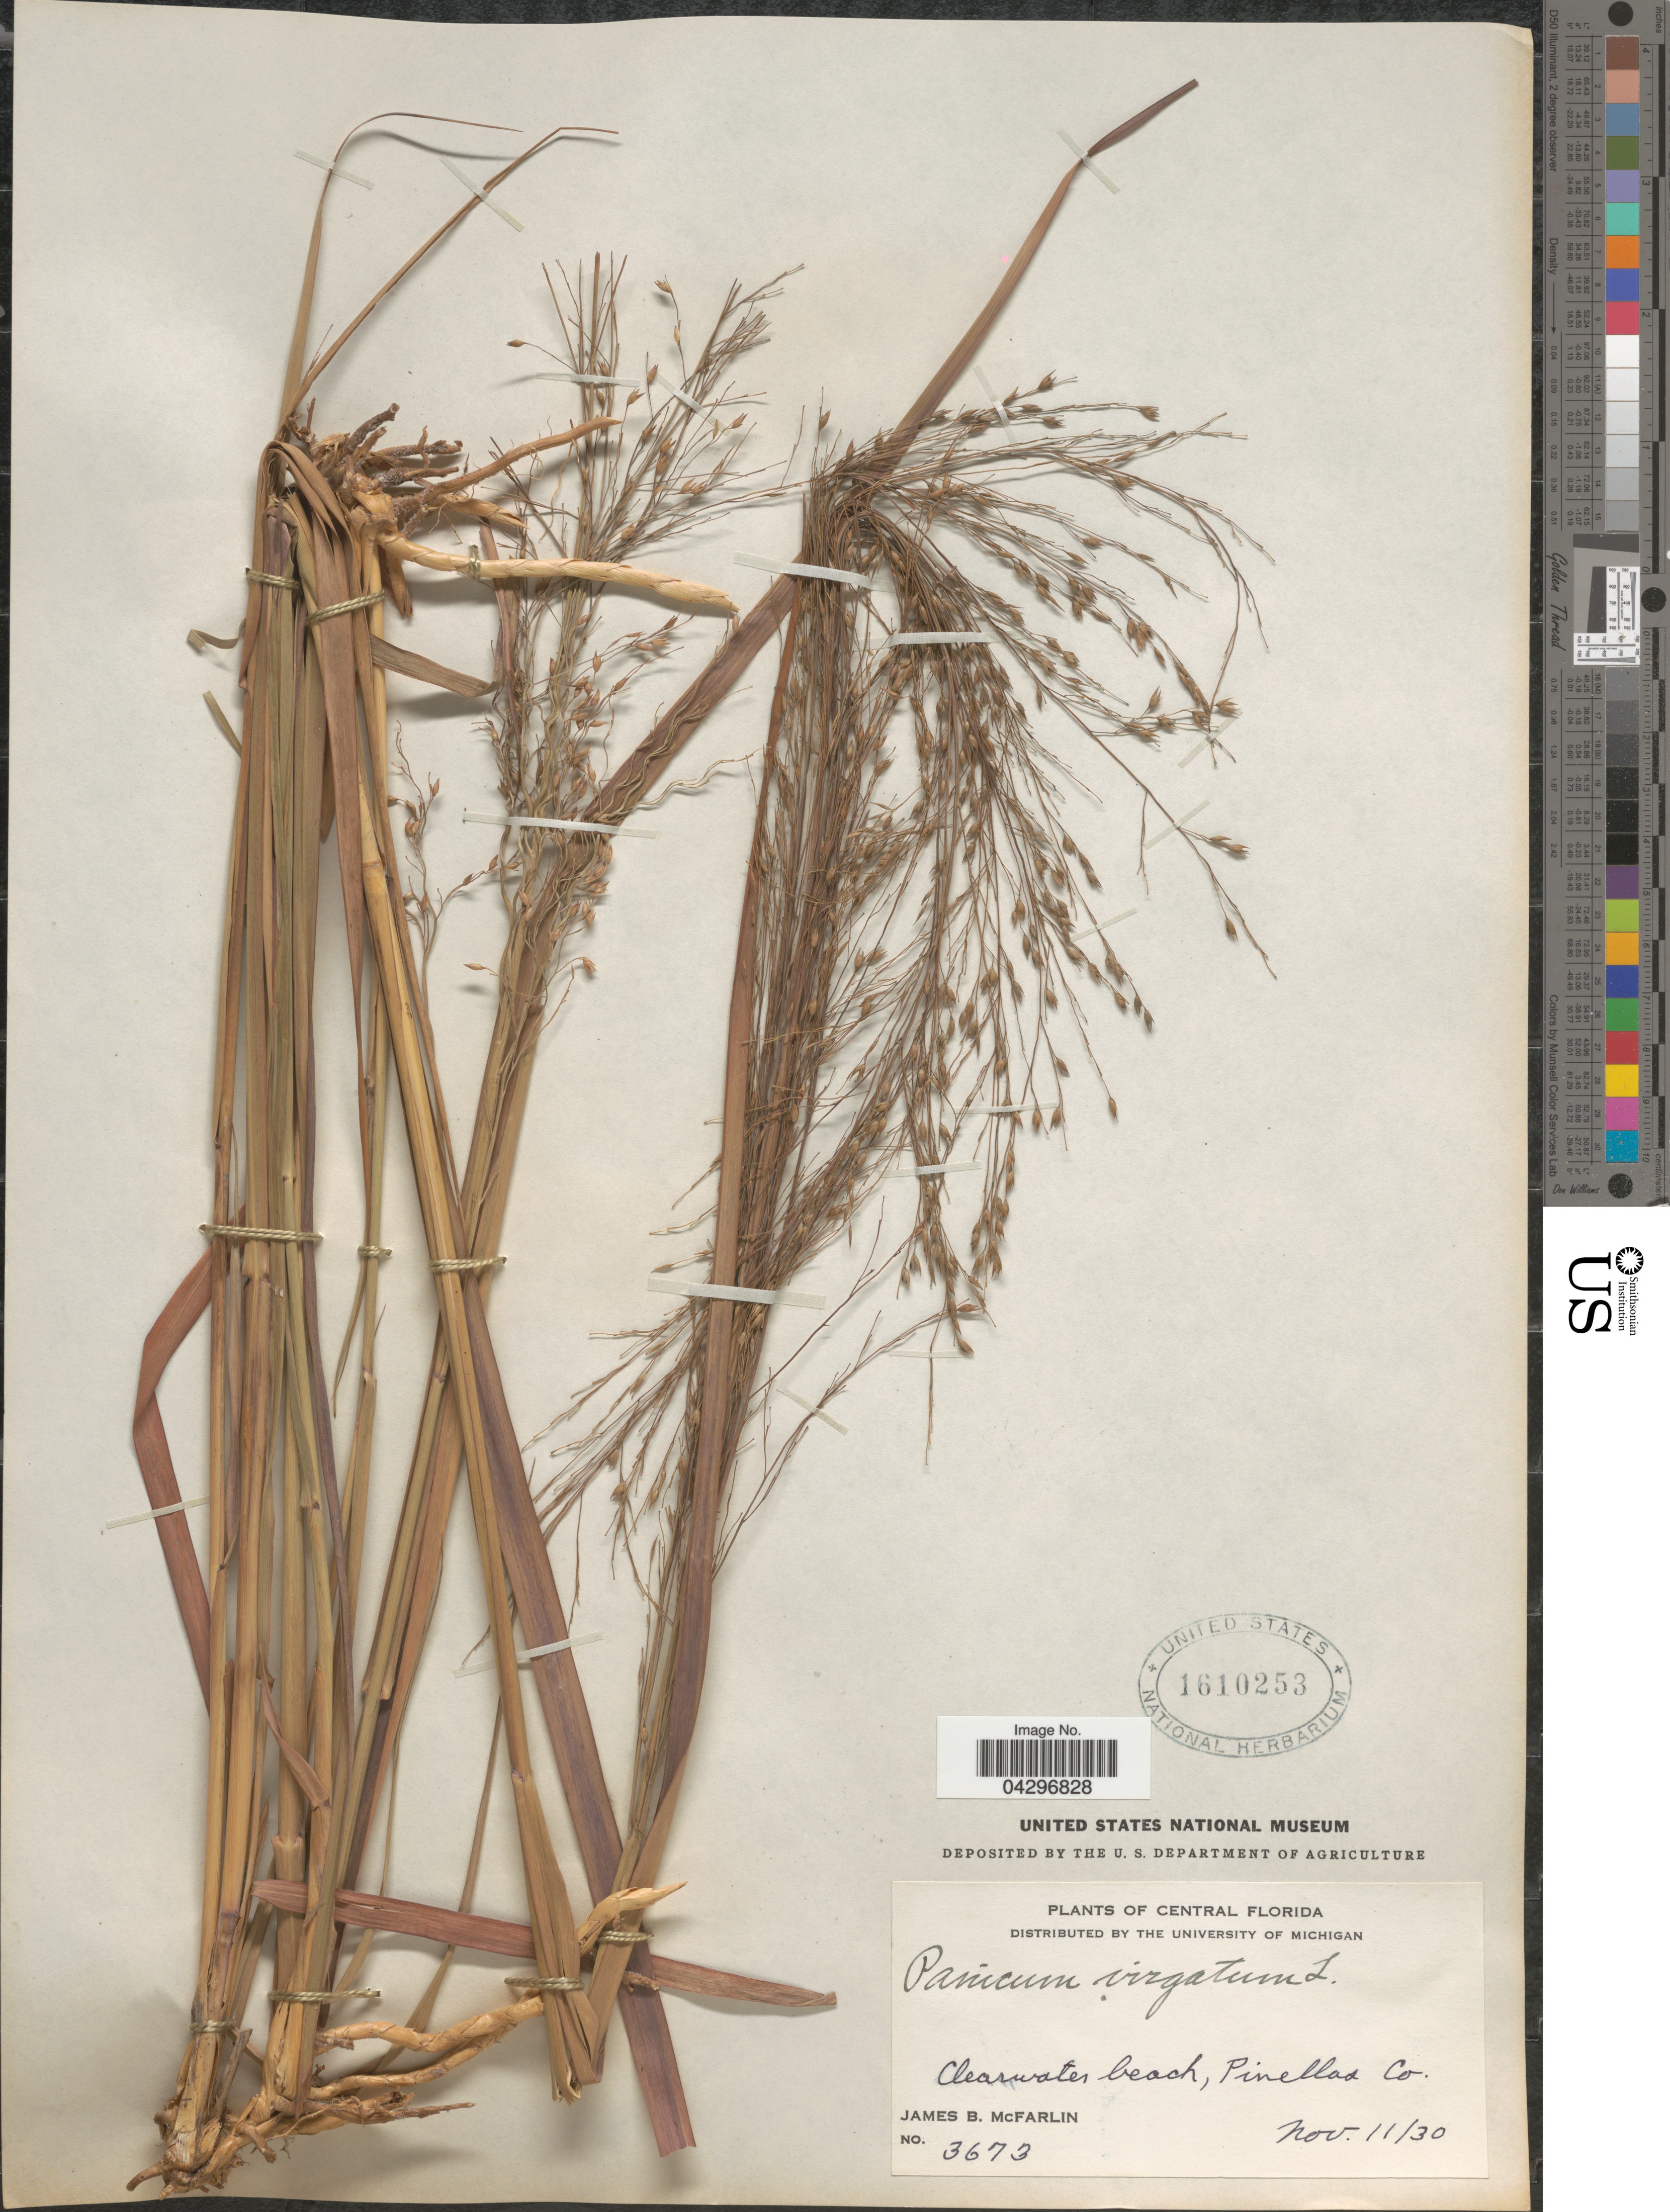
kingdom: Plantae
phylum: Tracheophyta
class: Liliopsida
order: Poales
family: Poaceae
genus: Panicum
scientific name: Panicum virgatum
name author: L.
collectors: J. McFarlin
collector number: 3673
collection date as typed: Transcribed d/m/y: 11/11/30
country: United States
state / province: Florida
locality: Central Florida. Clearwater beach, Pinellas Co.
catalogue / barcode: US 1610253